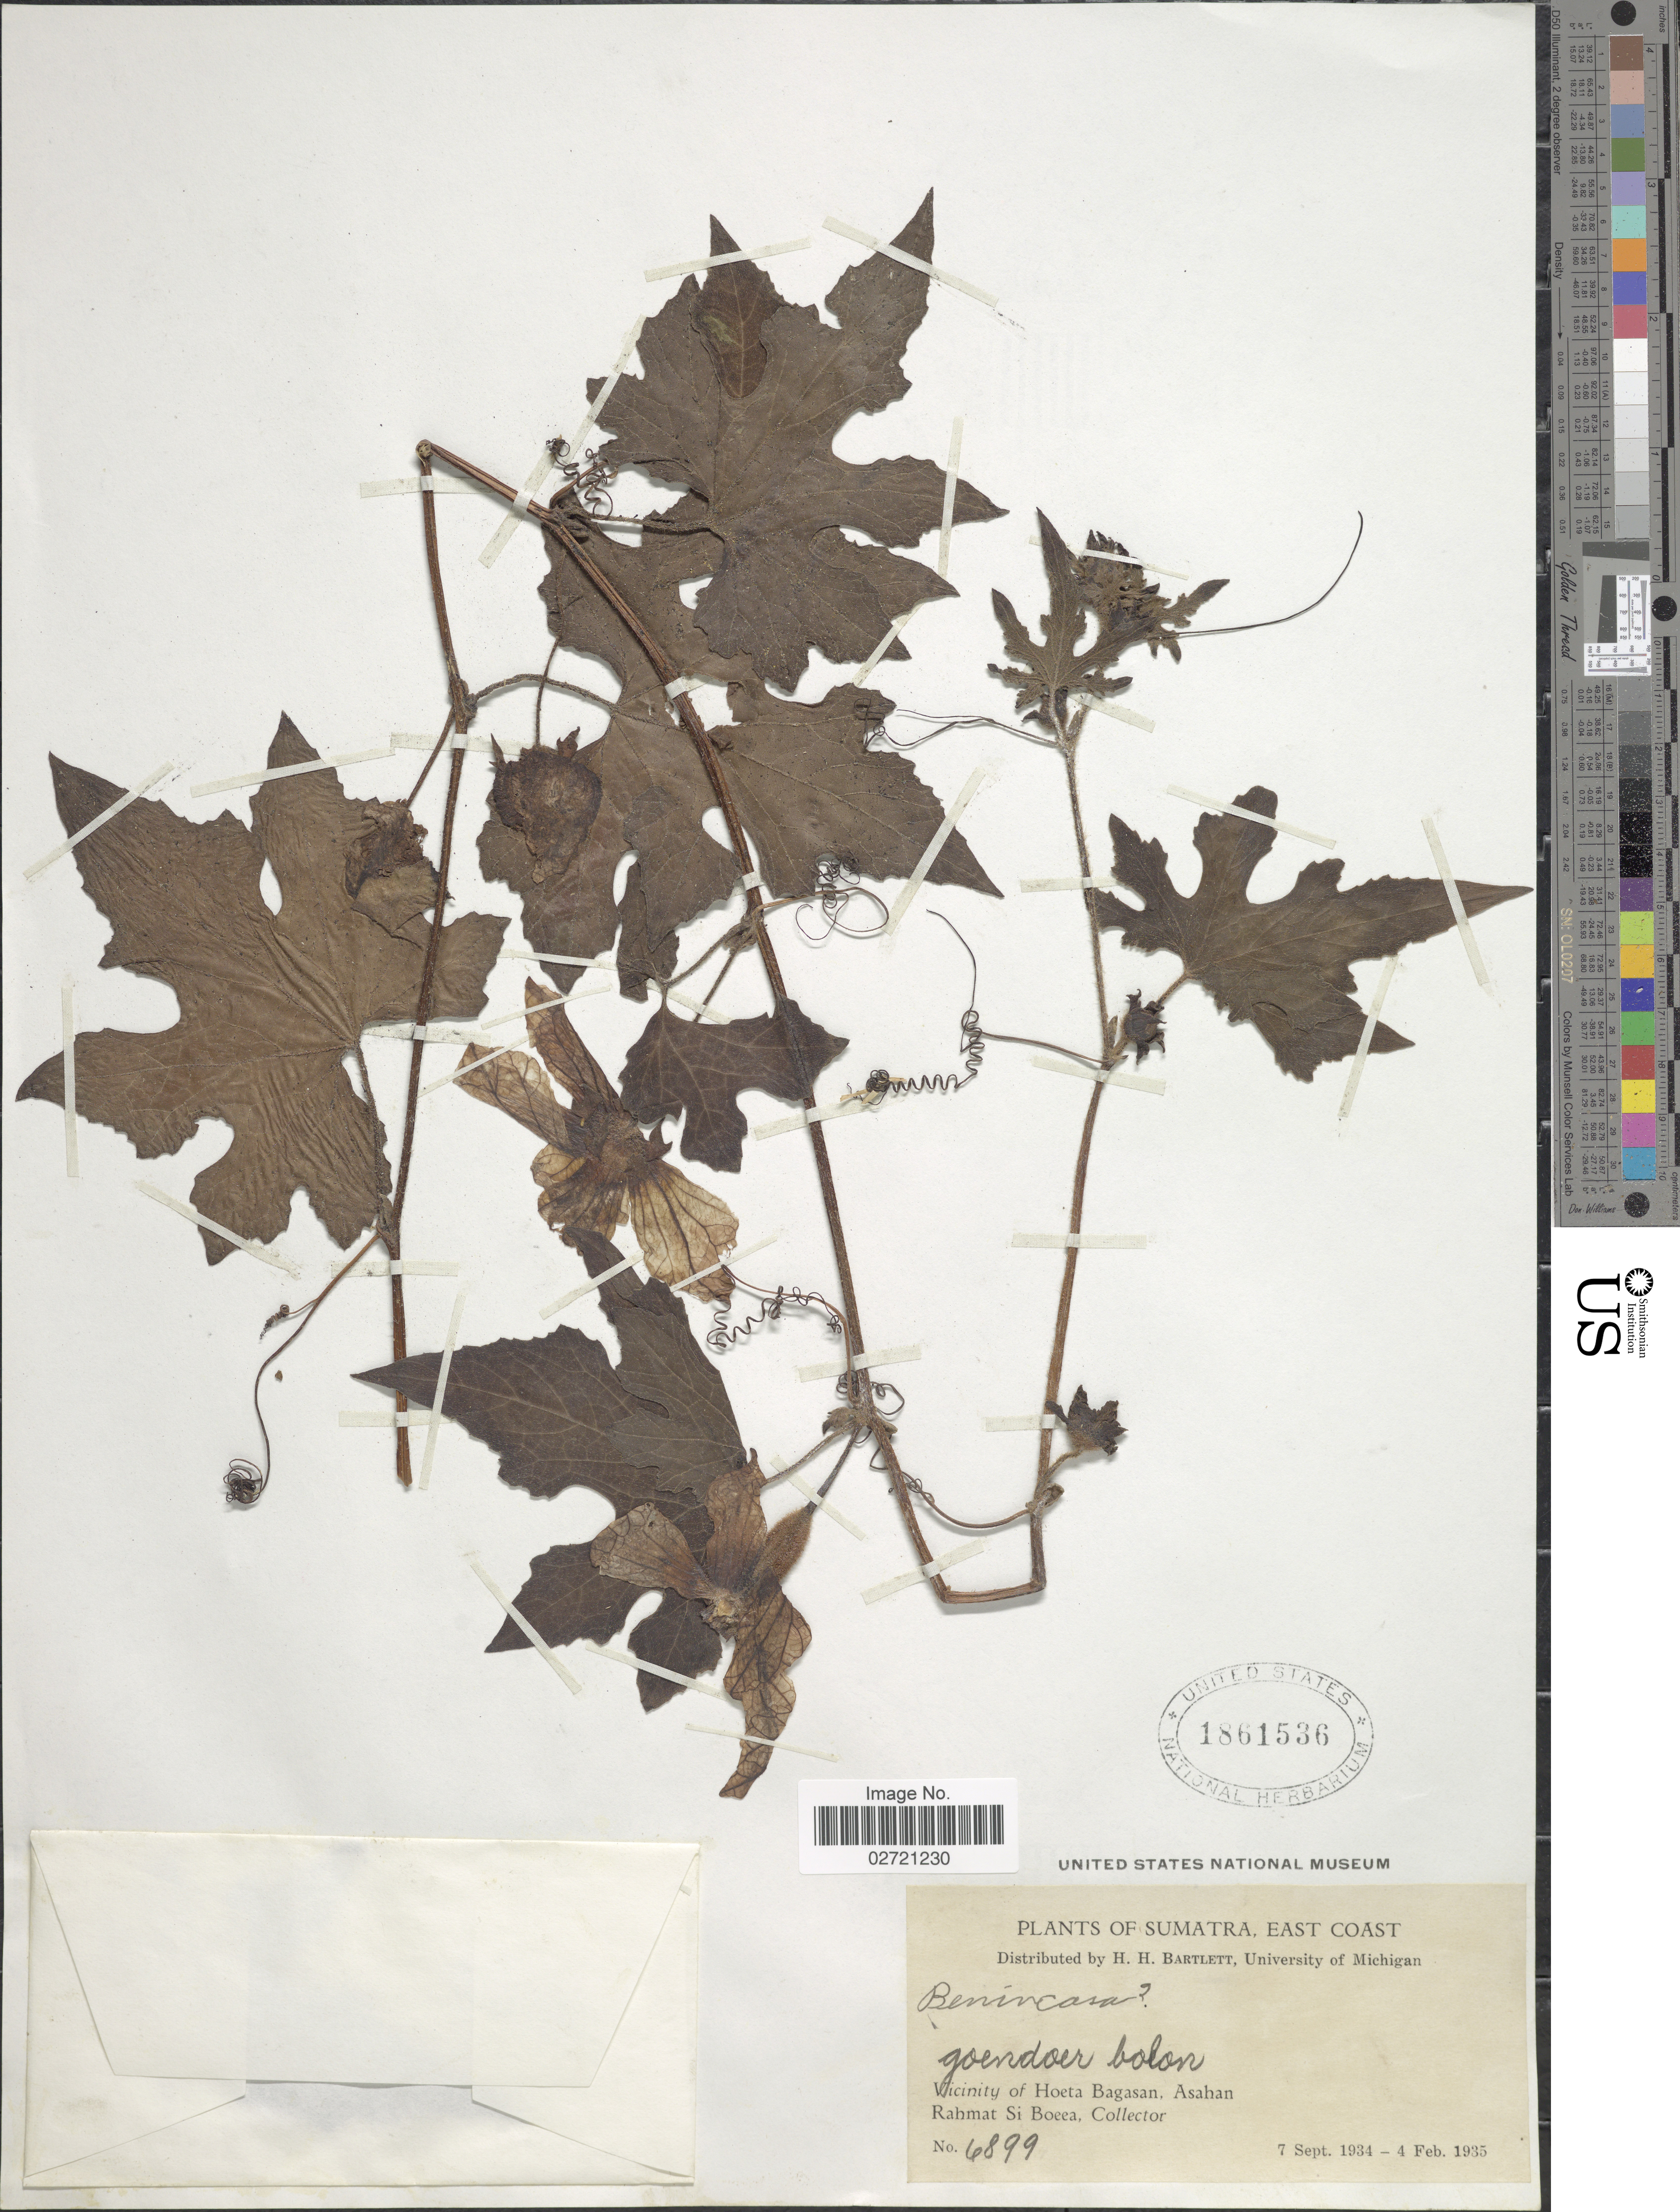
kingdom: Plantae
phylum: Tracheophyta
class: Magnoliopsida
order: Cucurbitales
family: Cucurbitaceae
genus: Benincasa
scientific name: Benincasa sp.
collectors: Rahmat Si Boeea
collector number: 6899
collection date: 1934-09-07/1935-02-04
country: Indonesia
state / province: Sumatra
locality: East Coast. Vicinity of Hoeta Bagasan, Asahan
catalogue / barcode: US 1861536